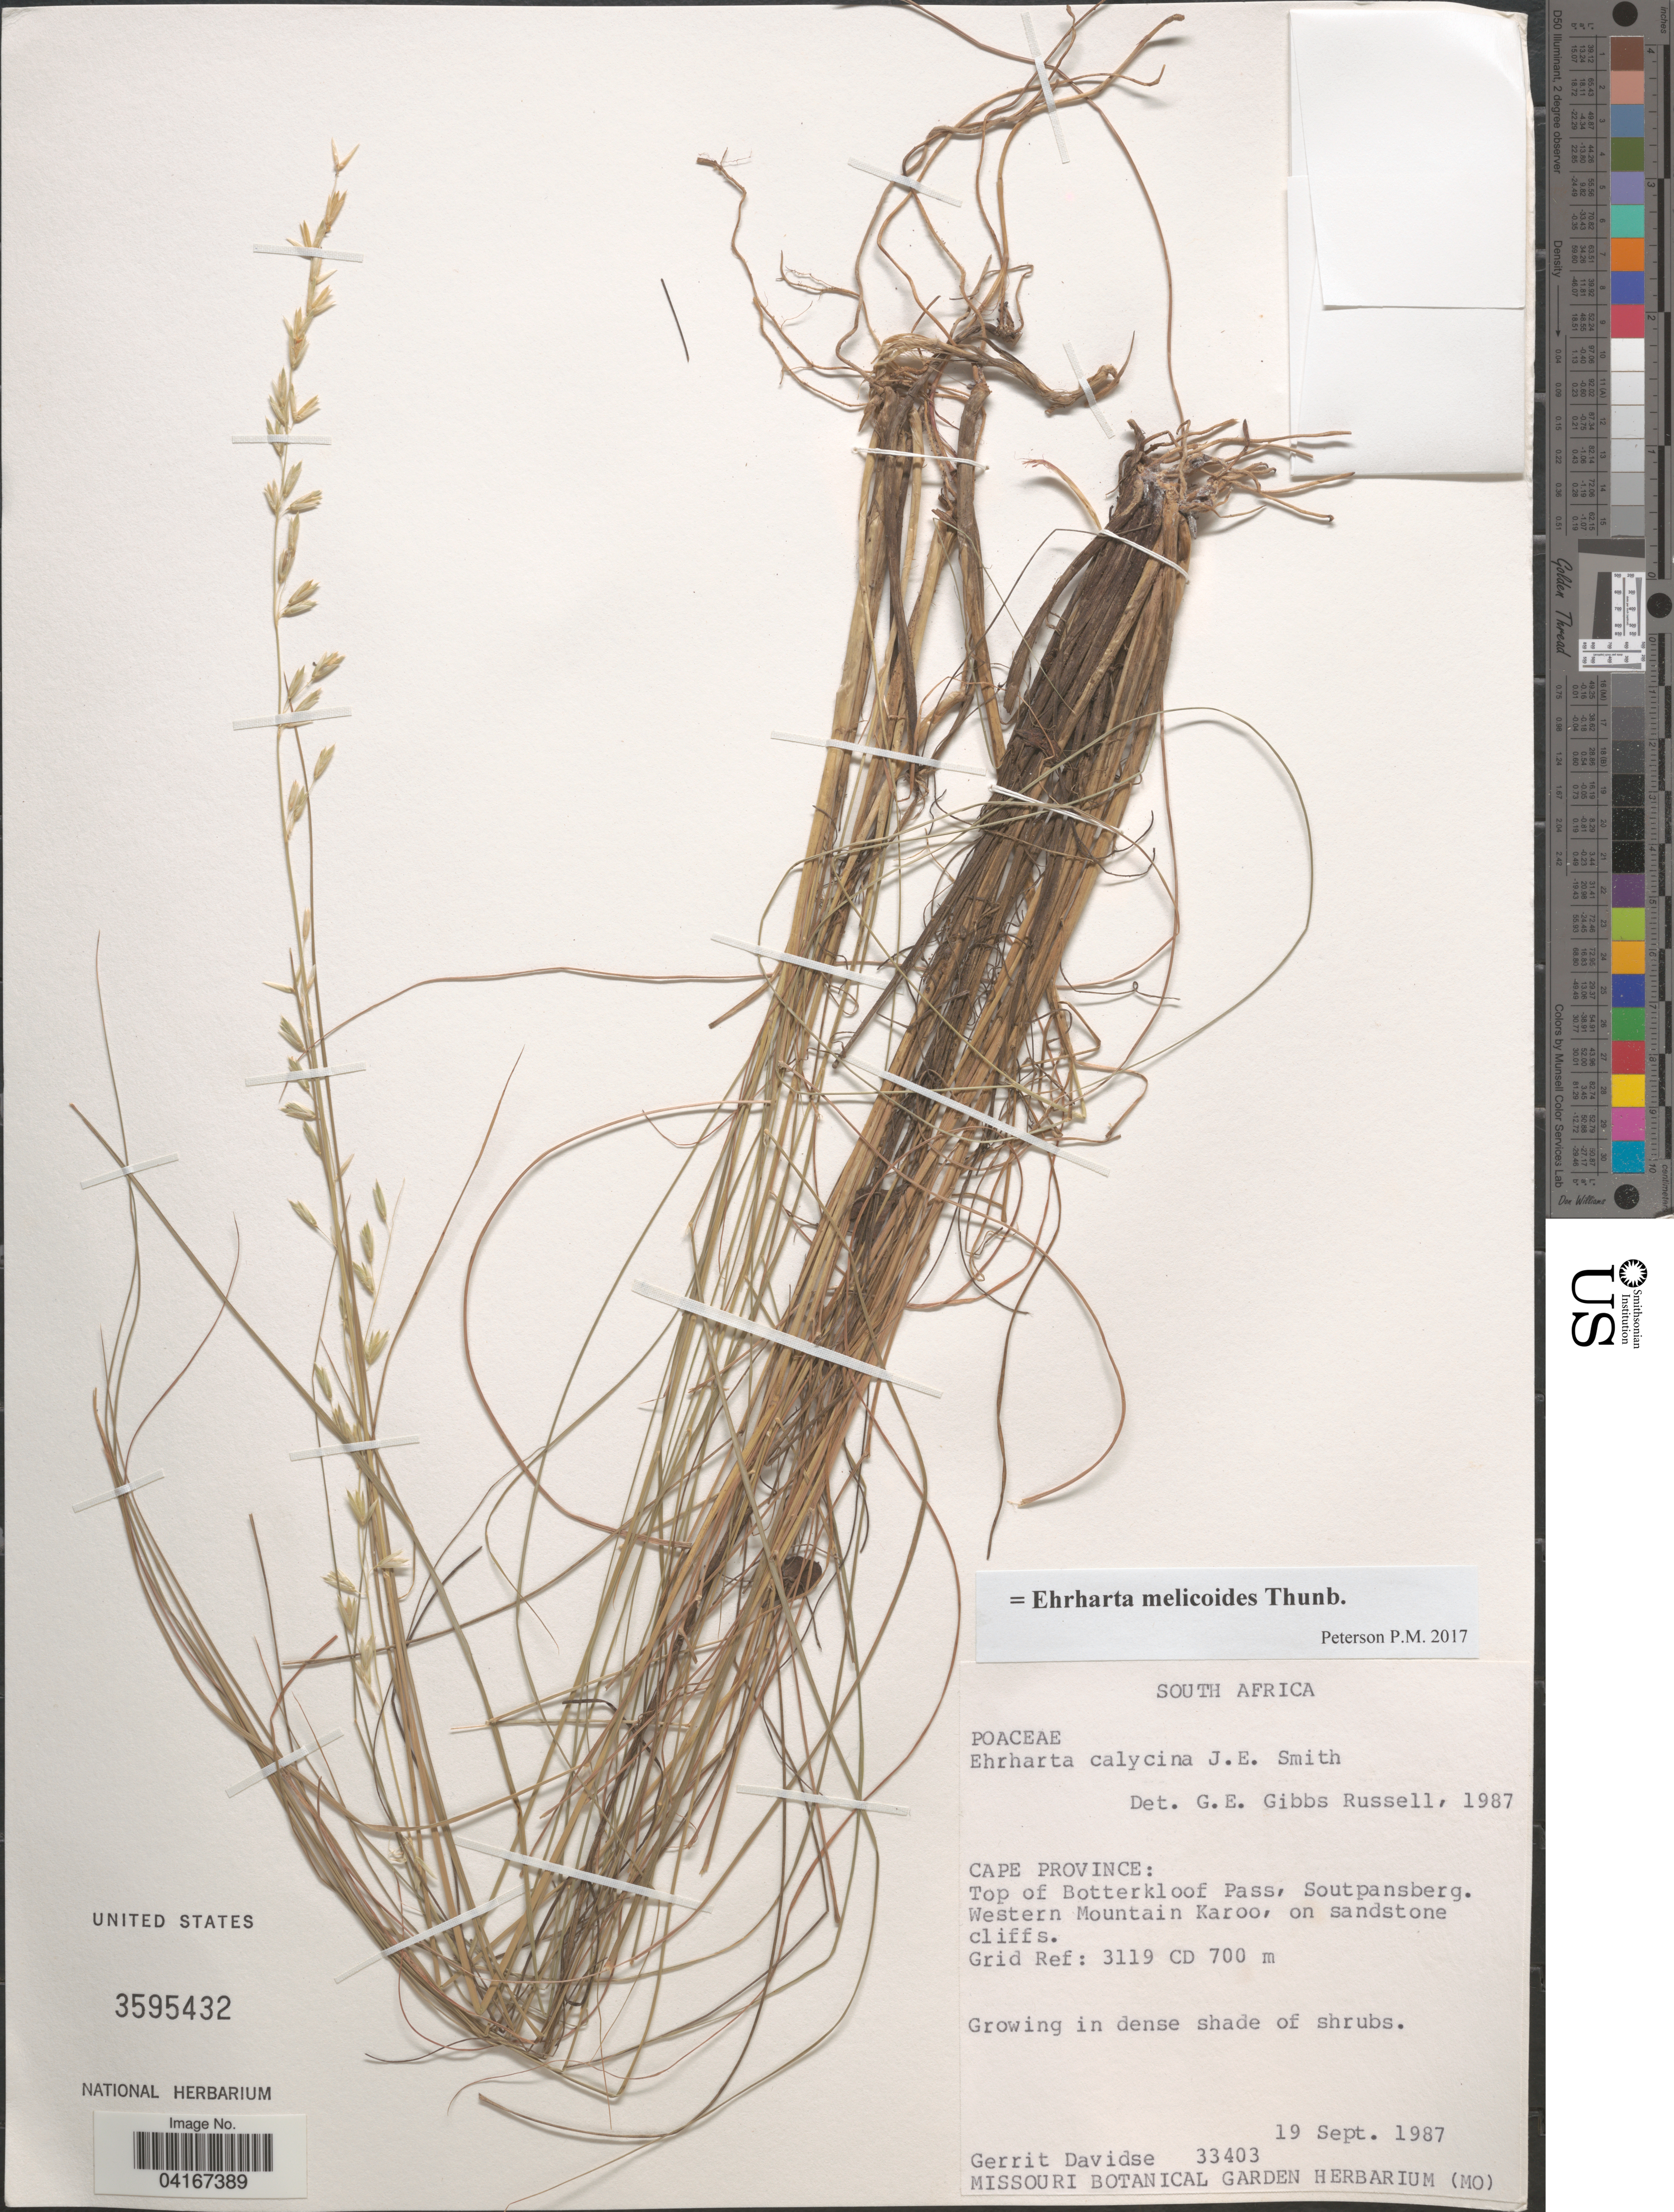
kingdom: Plantae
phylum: Tracheophyta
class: Liliopsida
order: Poales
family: Poaceae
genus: Ehrharta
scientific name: Ehrharta melicoides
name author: Thunb.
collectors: G. Davidse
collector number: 33403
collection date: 1987-09-19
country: South Africa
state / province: Northern Cape / Western Cape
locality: Top of Botterkloof Pass, Soutpansberg. Western Mountain Karoo, on sandstone cliffs. Grid Ref: 3119 CD.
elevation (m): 700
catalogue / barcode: US 3595432